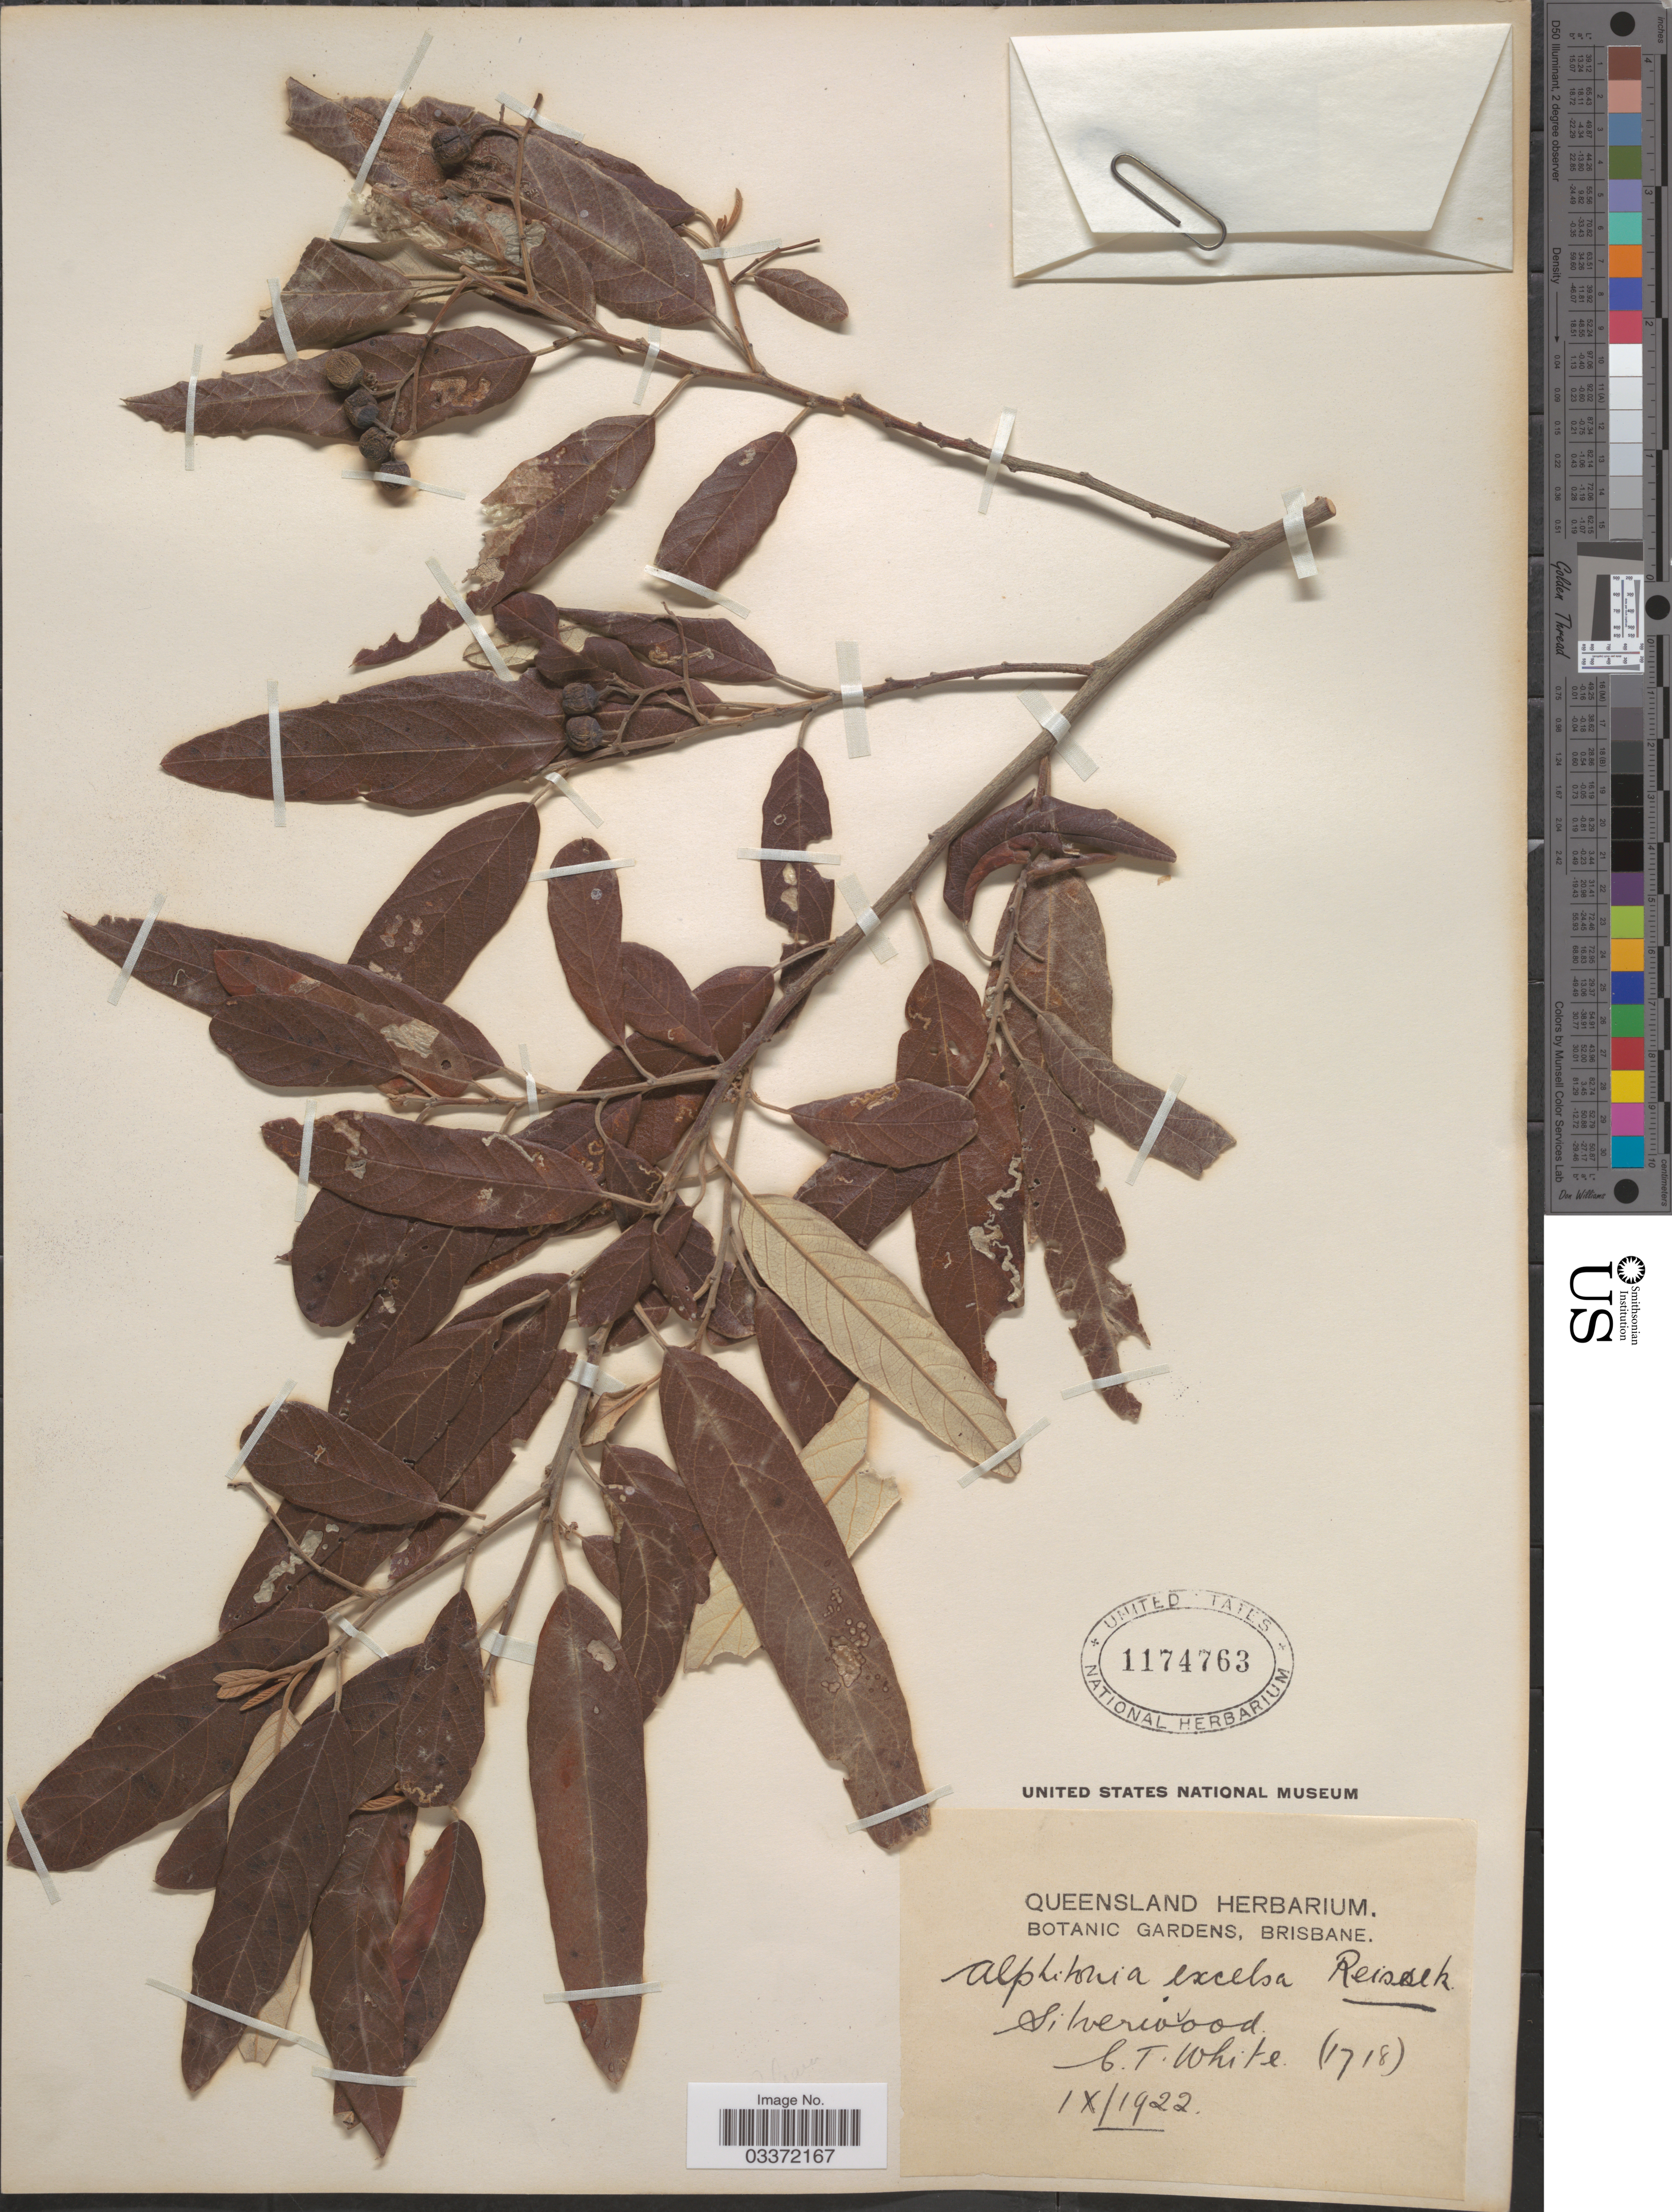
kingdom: Plantae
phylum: Tracheophyta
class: Magnoliopsida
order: Rosales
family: Rhamnaceae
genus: Alphitonia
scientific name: Alphitonia excelsa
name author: Reissek ex Endl.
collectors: C. T. White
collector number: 1718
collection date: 1922-09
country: Australia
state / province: Queensland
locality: Silverwood.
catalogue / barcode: US 1174763